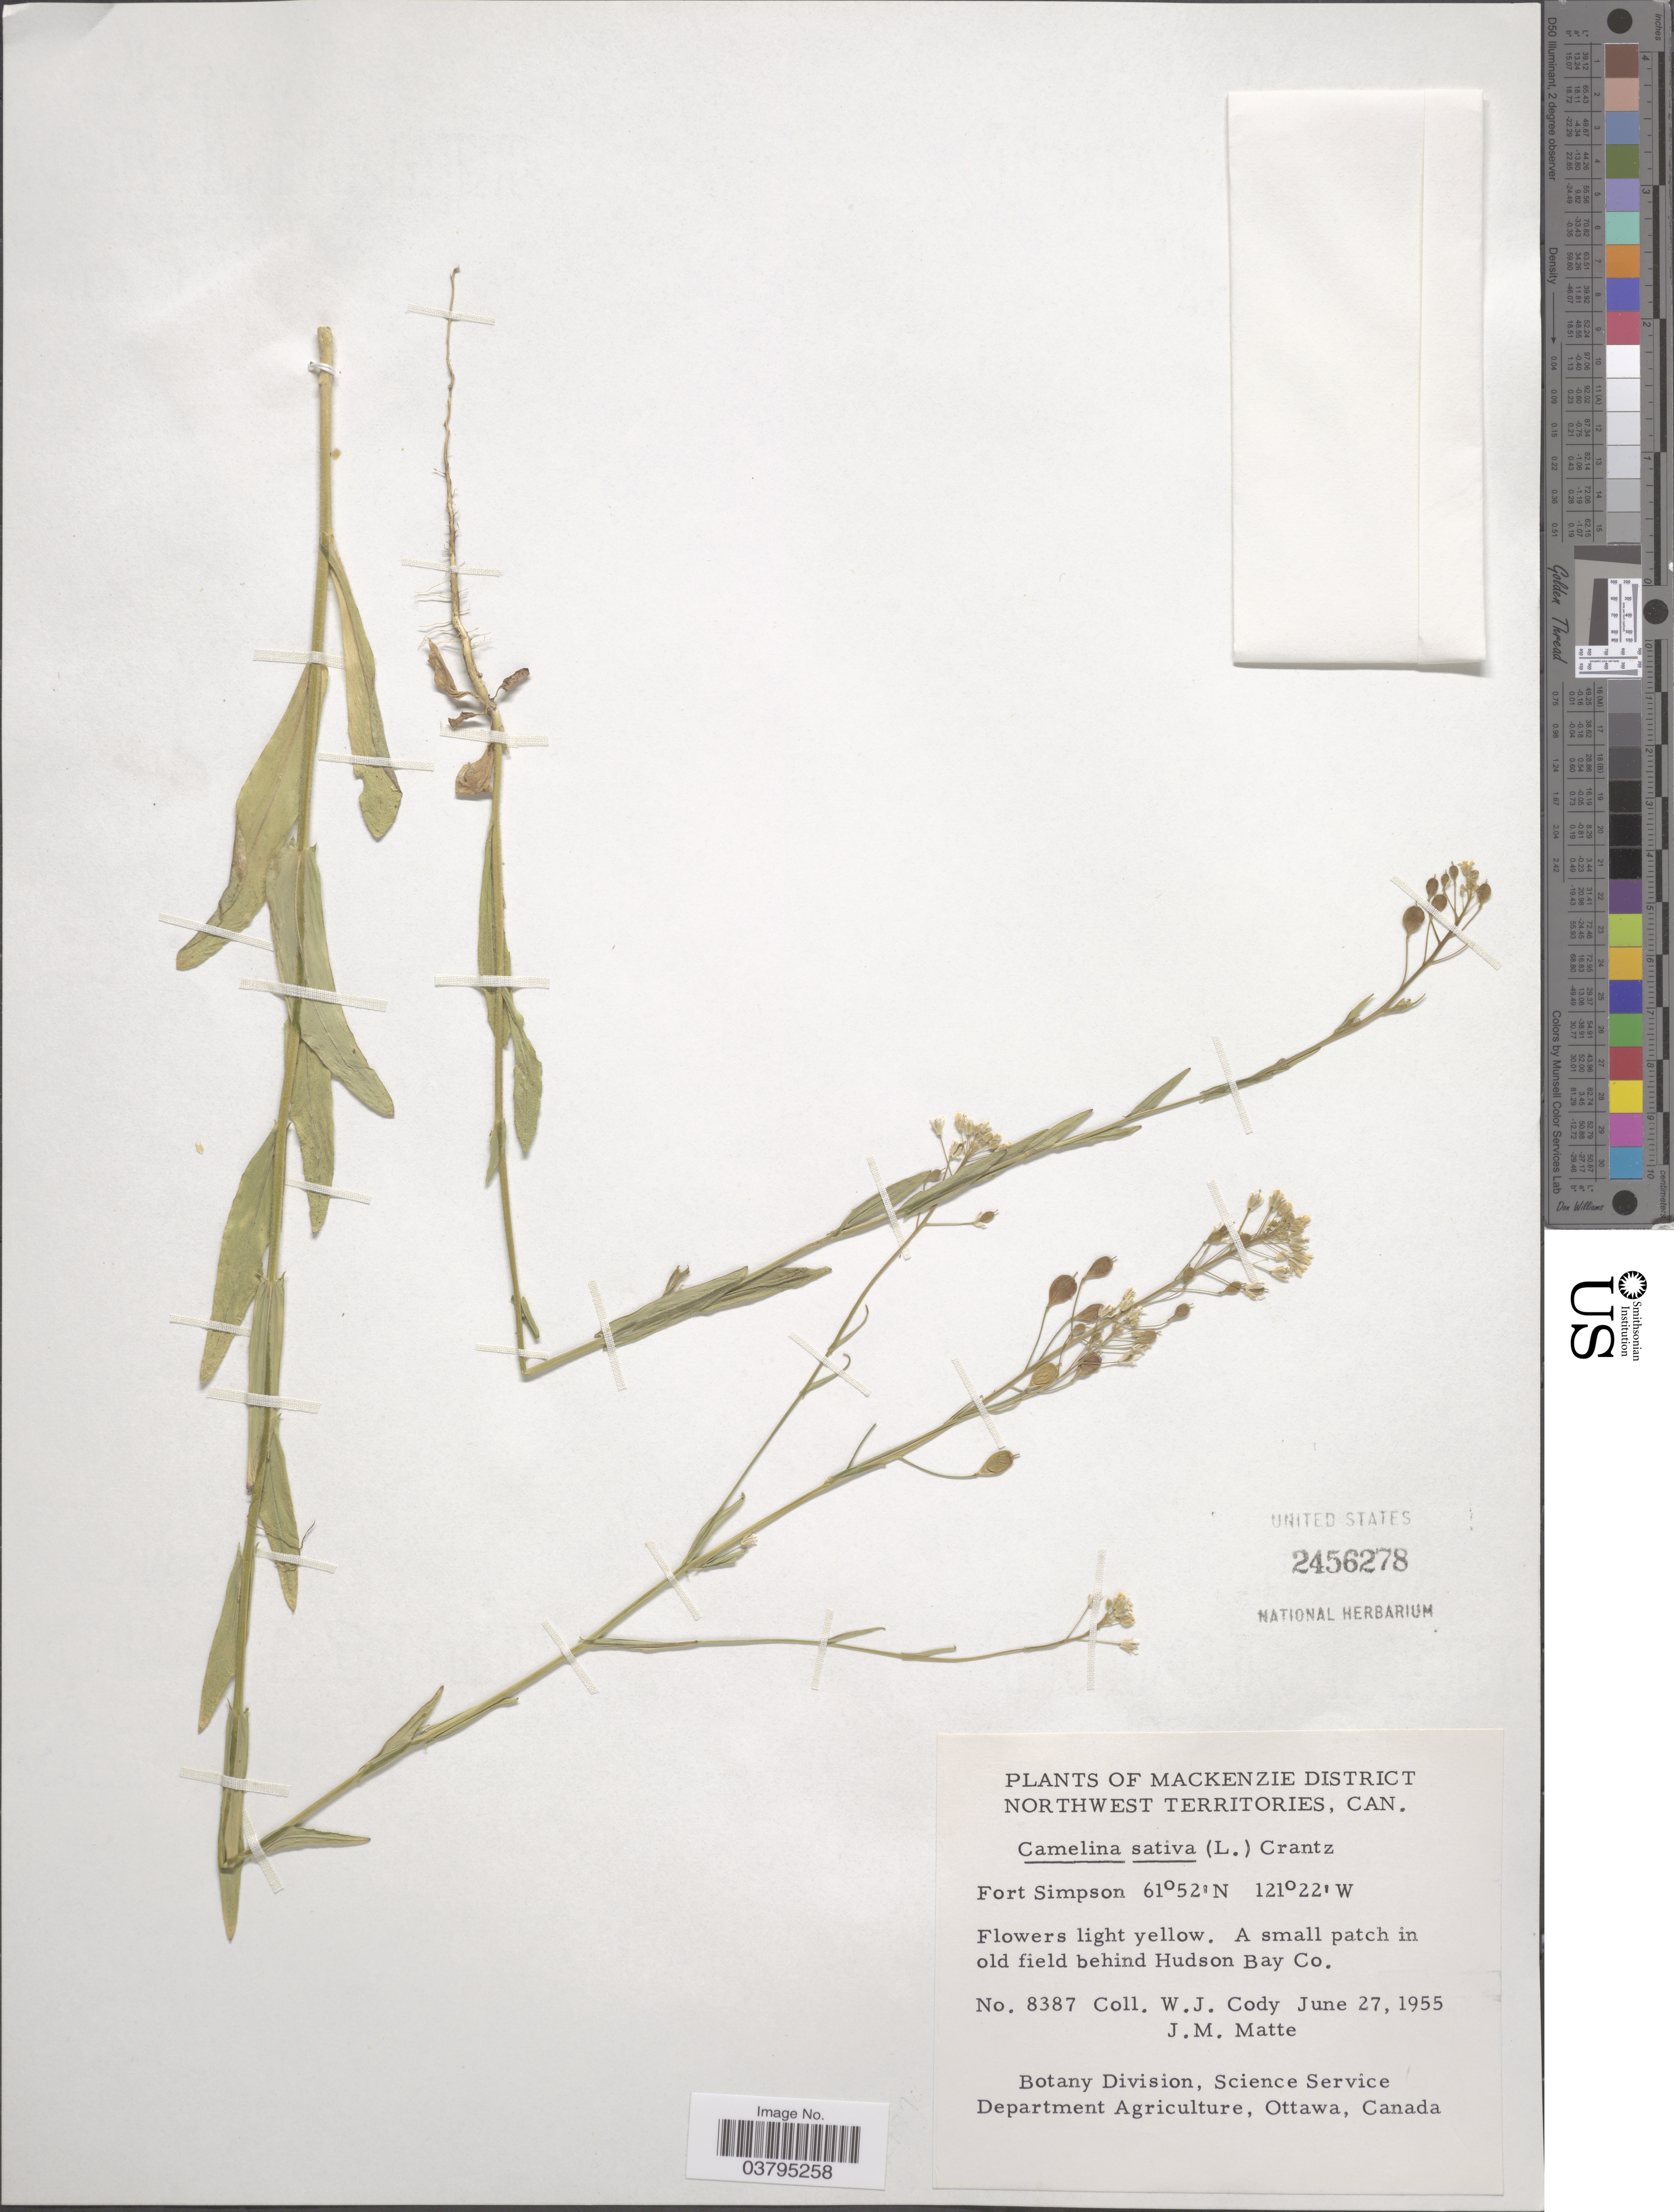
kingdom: Plantae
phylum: Tracheophyta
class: Magnoliopsida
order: Brassicales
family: Brassicaceae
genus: Camelina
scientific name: Camelina sativa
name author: (L.) Crantz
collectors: W. Cody & J. Matte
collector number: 8387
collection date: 1955-06-27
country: Canada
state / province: Northwest Territories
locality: Mackenzie District. Fort Simpson. A small patch in old field behind Hudson Bay Co.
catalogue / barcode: US 2456278